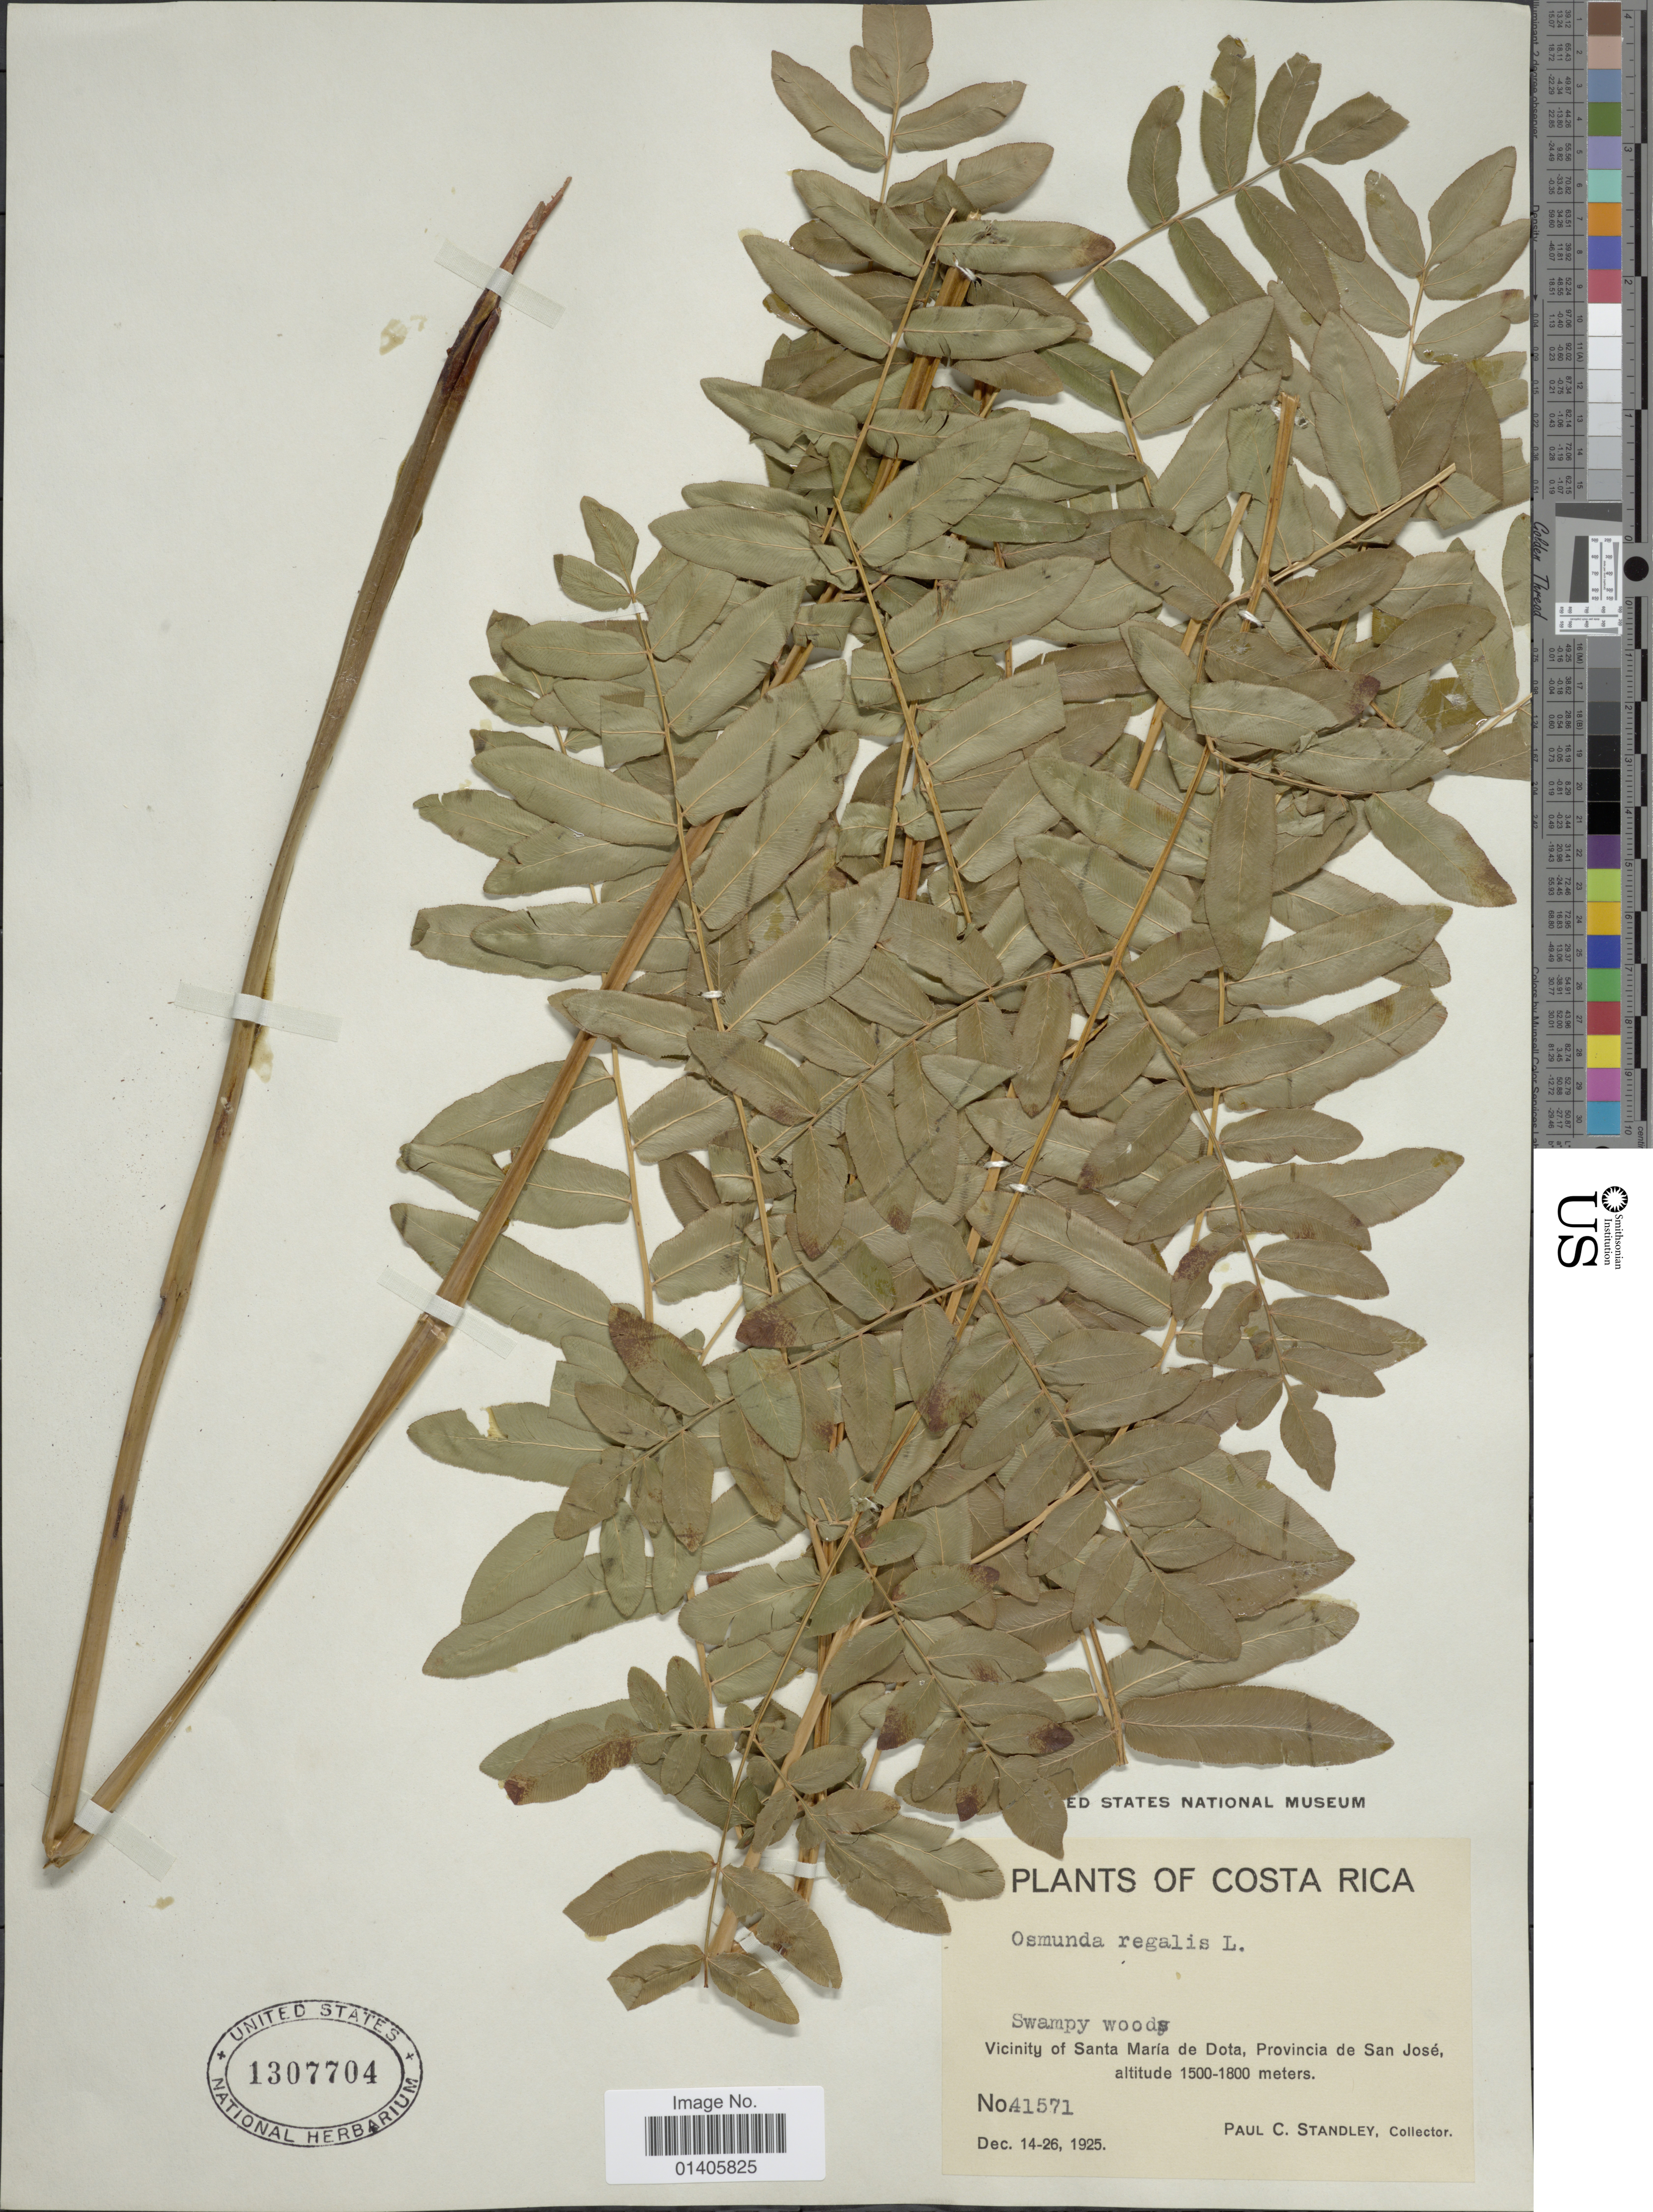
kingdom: Plantae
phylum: Tracheophyta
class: Polypodiopsida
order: Osmundales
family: Osmundaceae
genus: Osmunda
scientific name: Osmunda regalis var. palustris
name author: (Schrad.) C. Chr. ex Angely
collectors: P. C. Standley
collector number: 41571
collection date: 1925-12-14/1925-12-26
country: Costa Rica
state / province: San José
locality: Vicinity of Santa Maria de Dota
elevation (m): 1500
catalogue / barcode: US 1307704